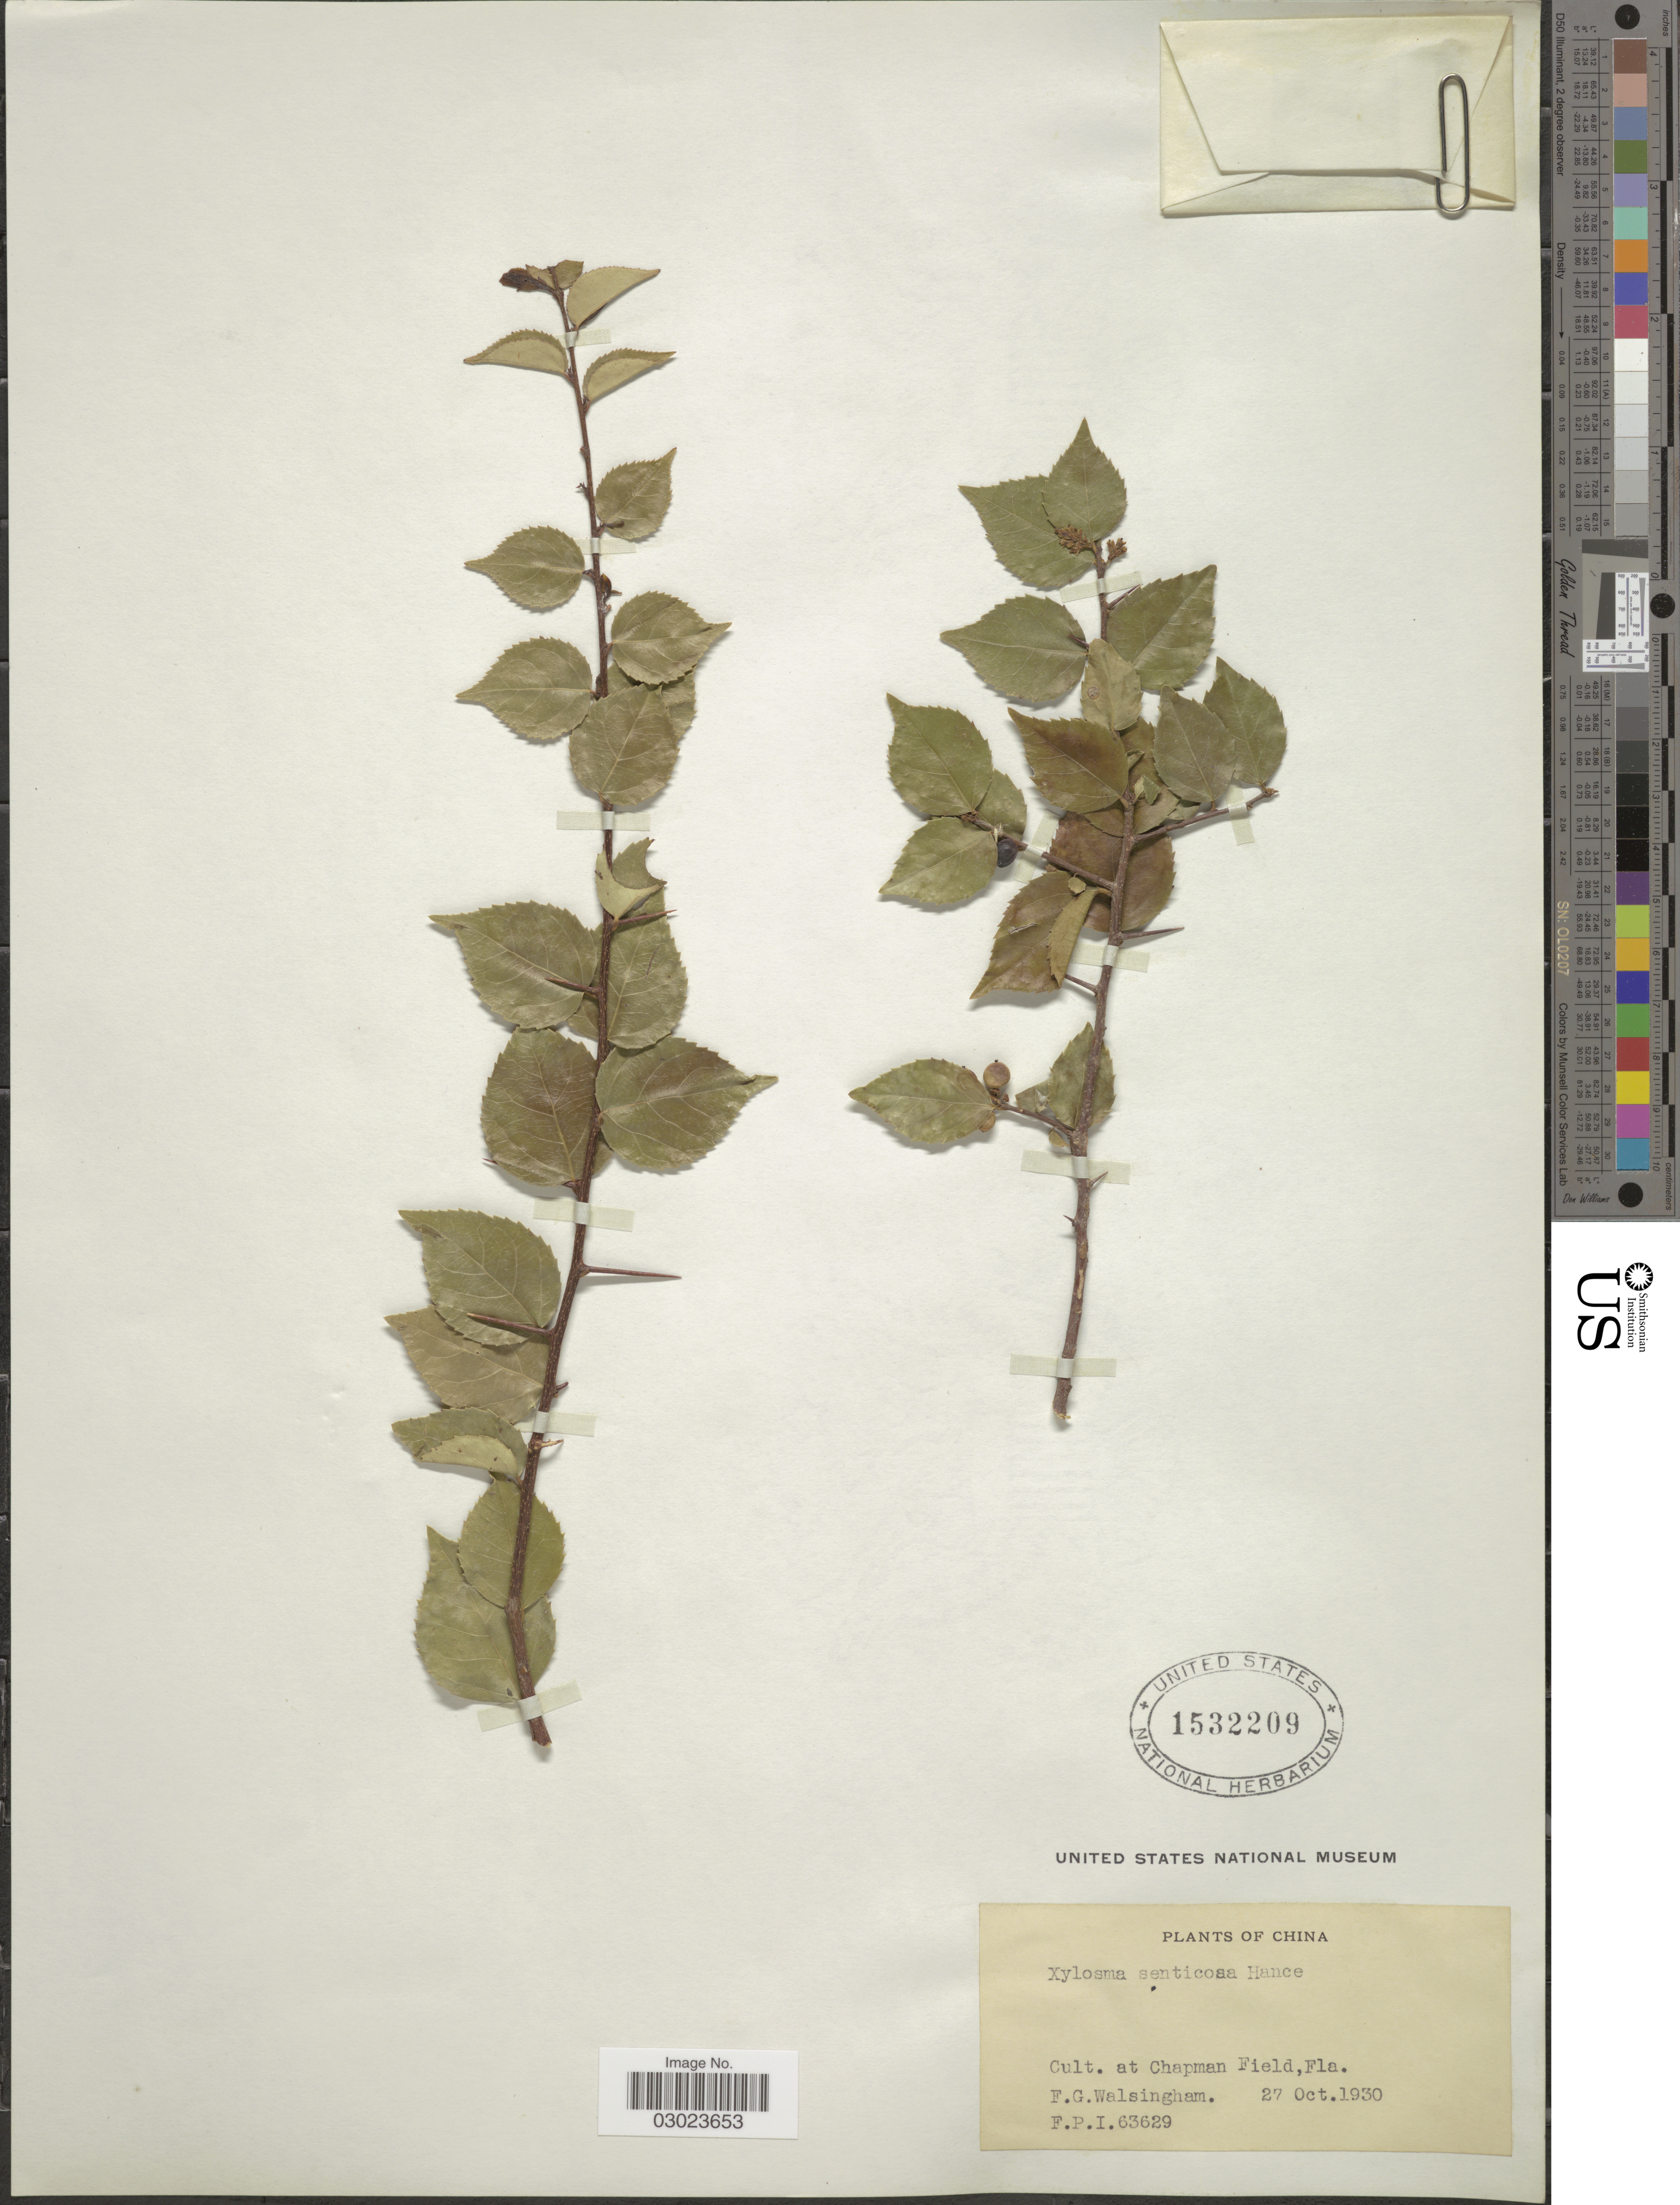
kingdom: Plantae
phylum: Tracheophyta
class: Magnoliopsida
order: Malpighiales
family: Salicaceae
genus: Xylosma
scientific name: Xylosma senticosa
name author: Hance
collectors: F. Walsingham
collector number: F.P.I. 63629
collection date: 1930-10-27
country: China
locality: Cult. at Chapman Field, Fla.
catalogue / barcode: US 1532209